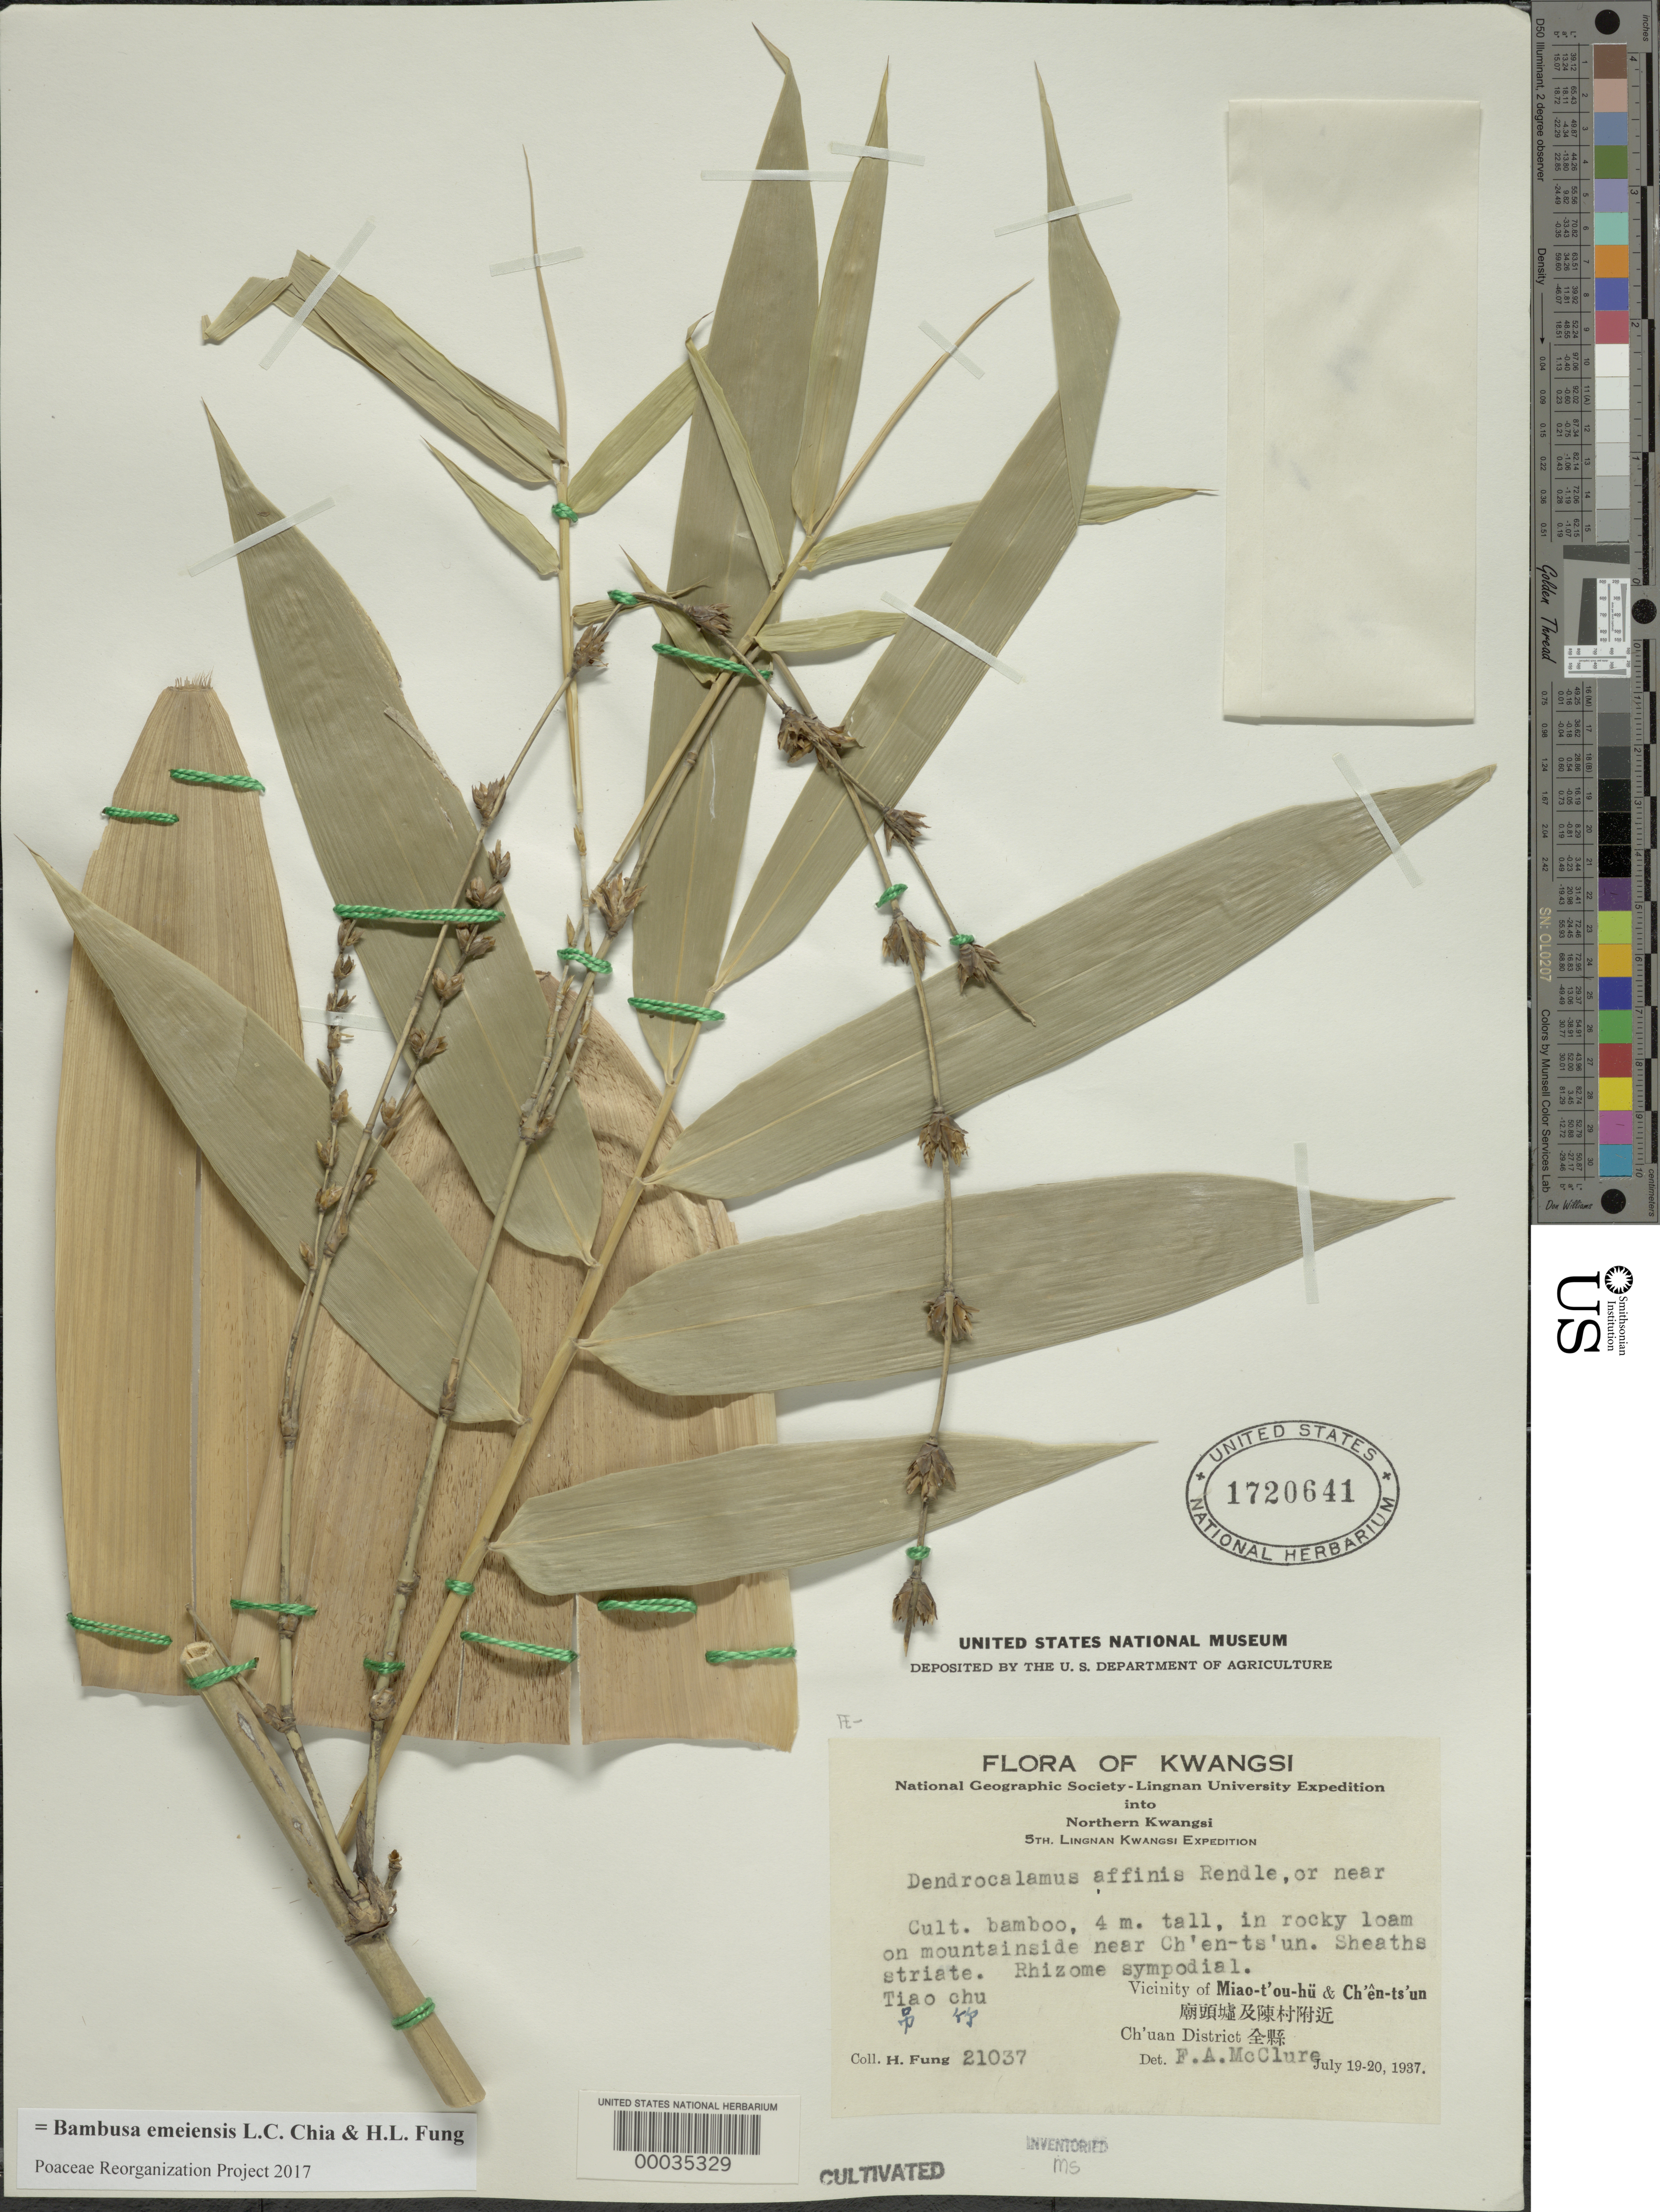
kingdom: Plantae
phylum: Tracheophyta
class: Liliopsida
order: Poales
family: Poaceae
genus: Bambusa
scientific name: Bambusa emeiensis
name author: Chia & H.L. Fung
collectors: H. L. Fung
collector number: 21037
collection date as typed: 19 Jul 1937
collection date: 1937-07-19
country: Taiwan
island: Taiwan [Formosa]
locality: Miao-tou-hu, Chen-ts'un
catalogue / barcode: US 1720641